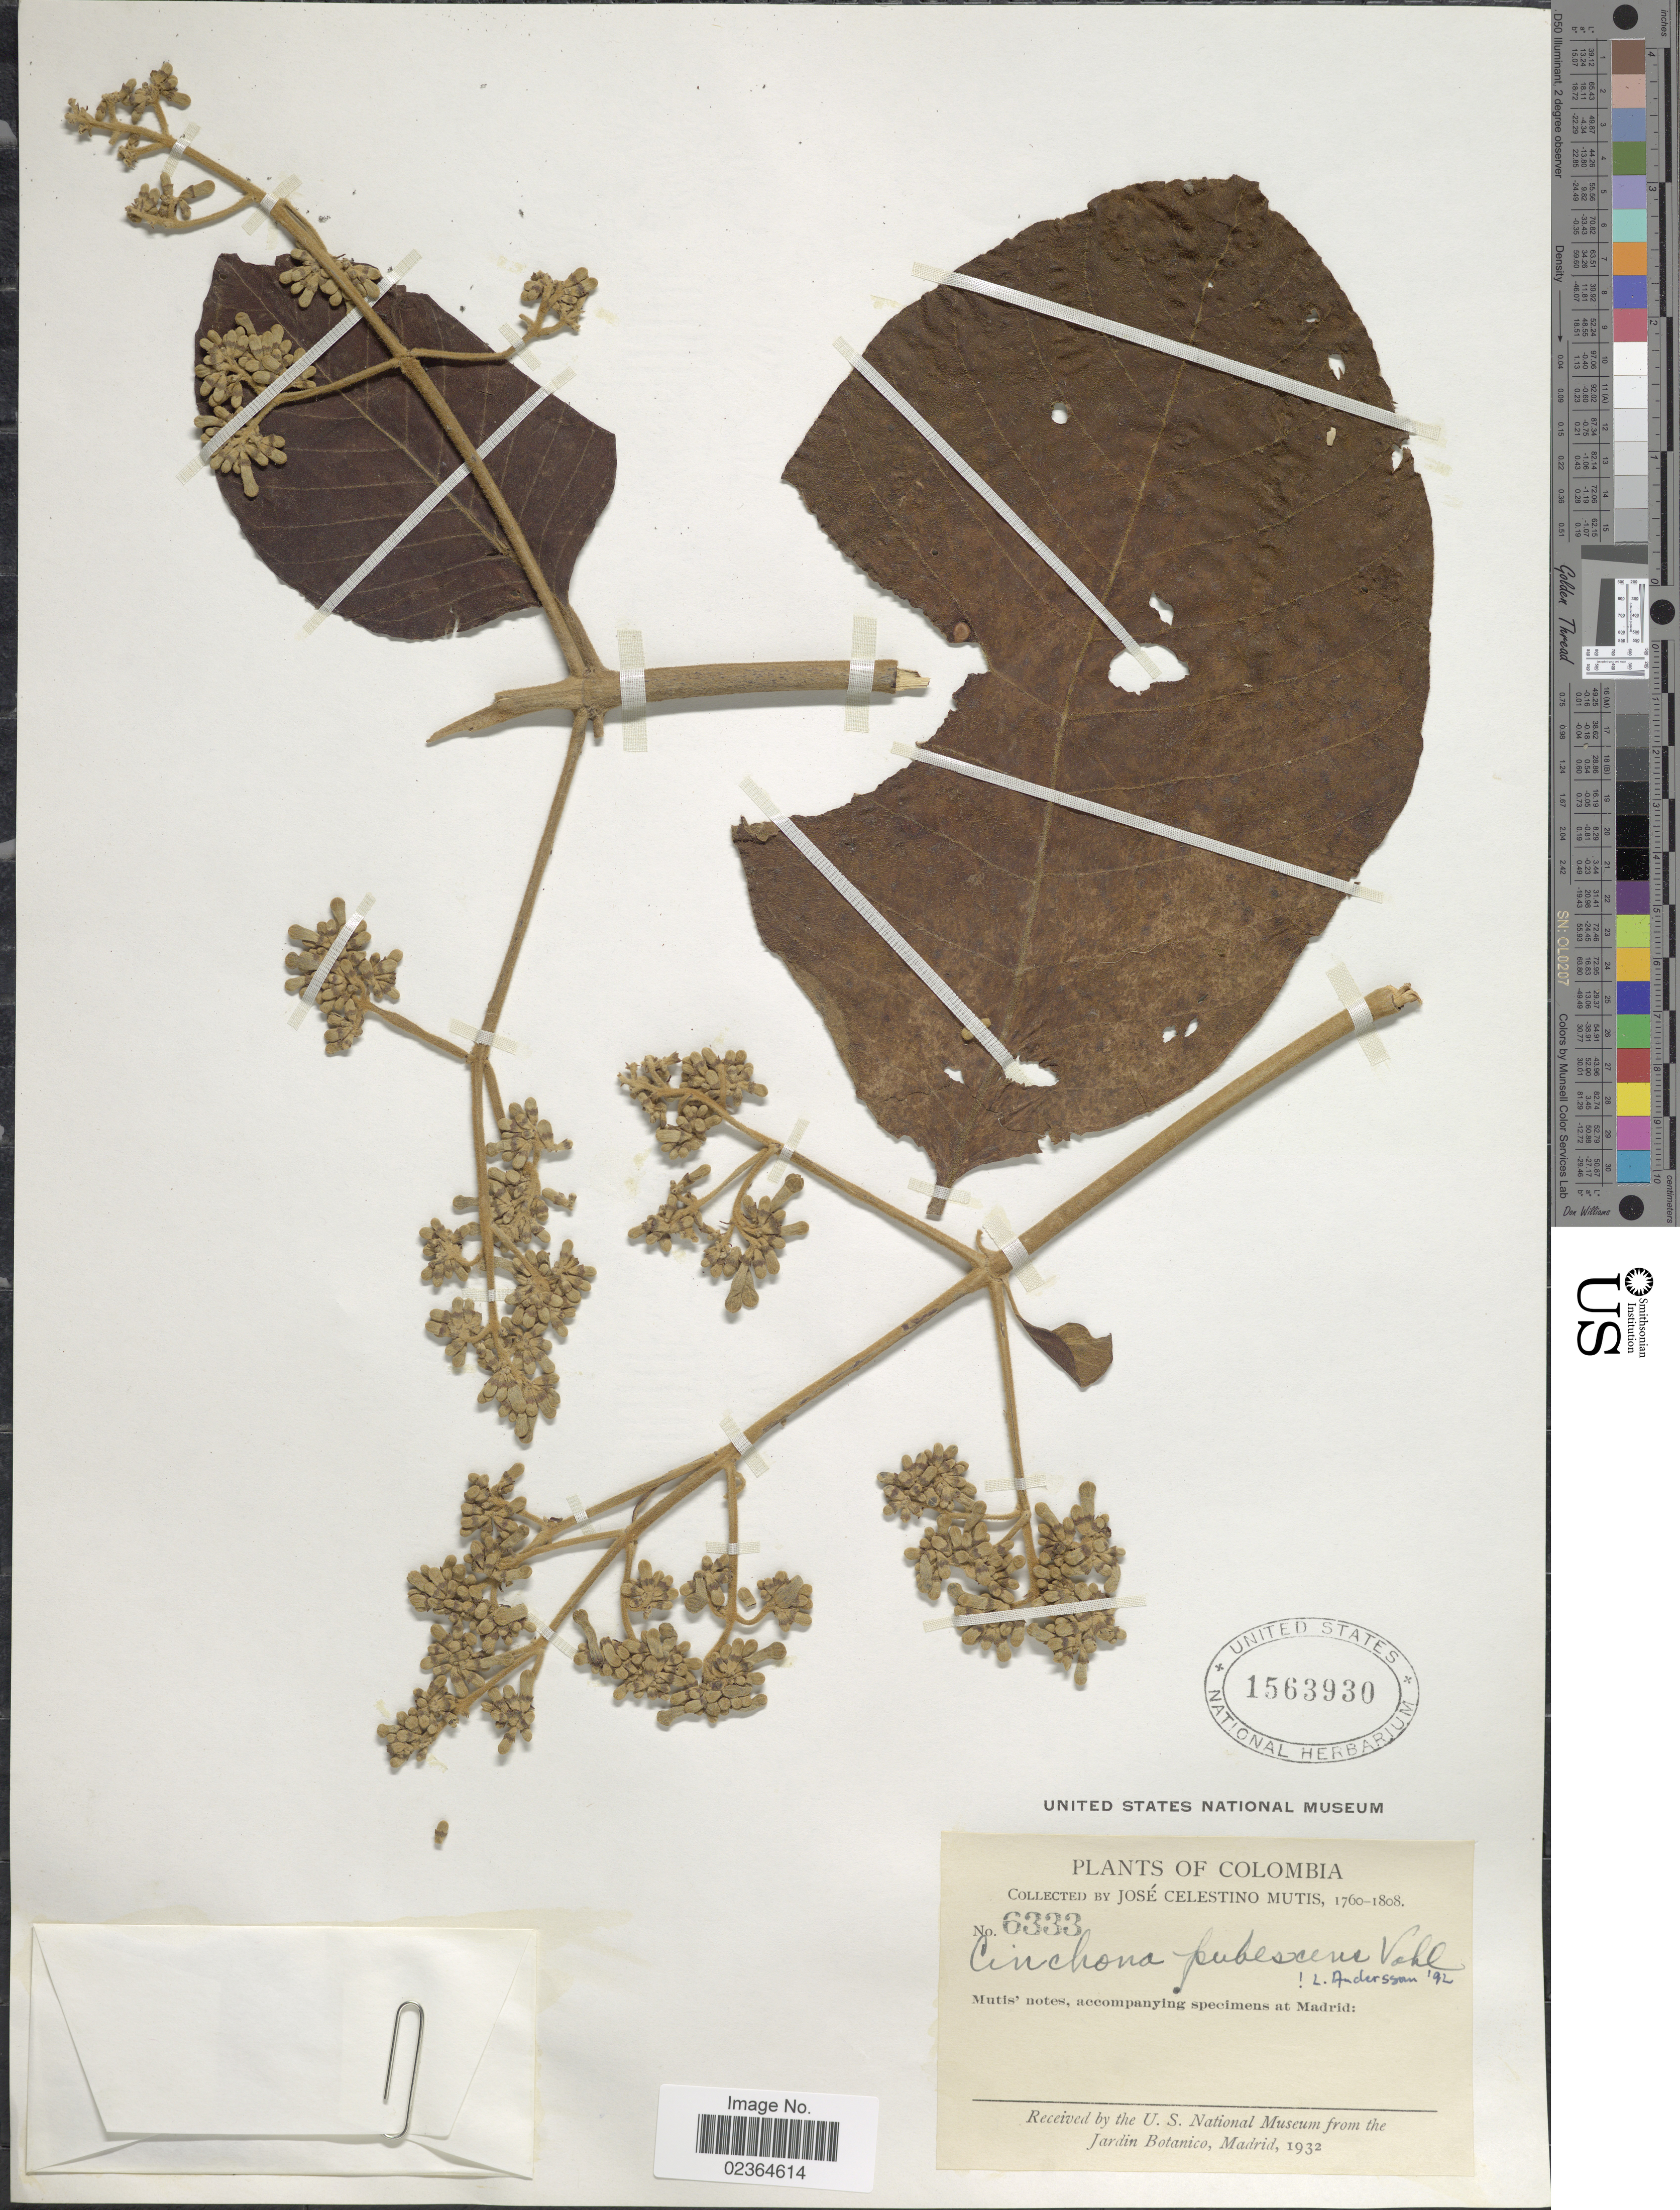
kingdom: Plantae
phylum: Tracheophyta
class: Magnoliopsida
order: Gentianales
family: Rubiaceae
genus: Cinchona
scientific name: Cinchona pubescens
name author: Vahl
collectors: J. C. B. Mutis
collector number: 6333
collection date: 1760/1808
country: Colombia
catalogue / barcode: US 1563930